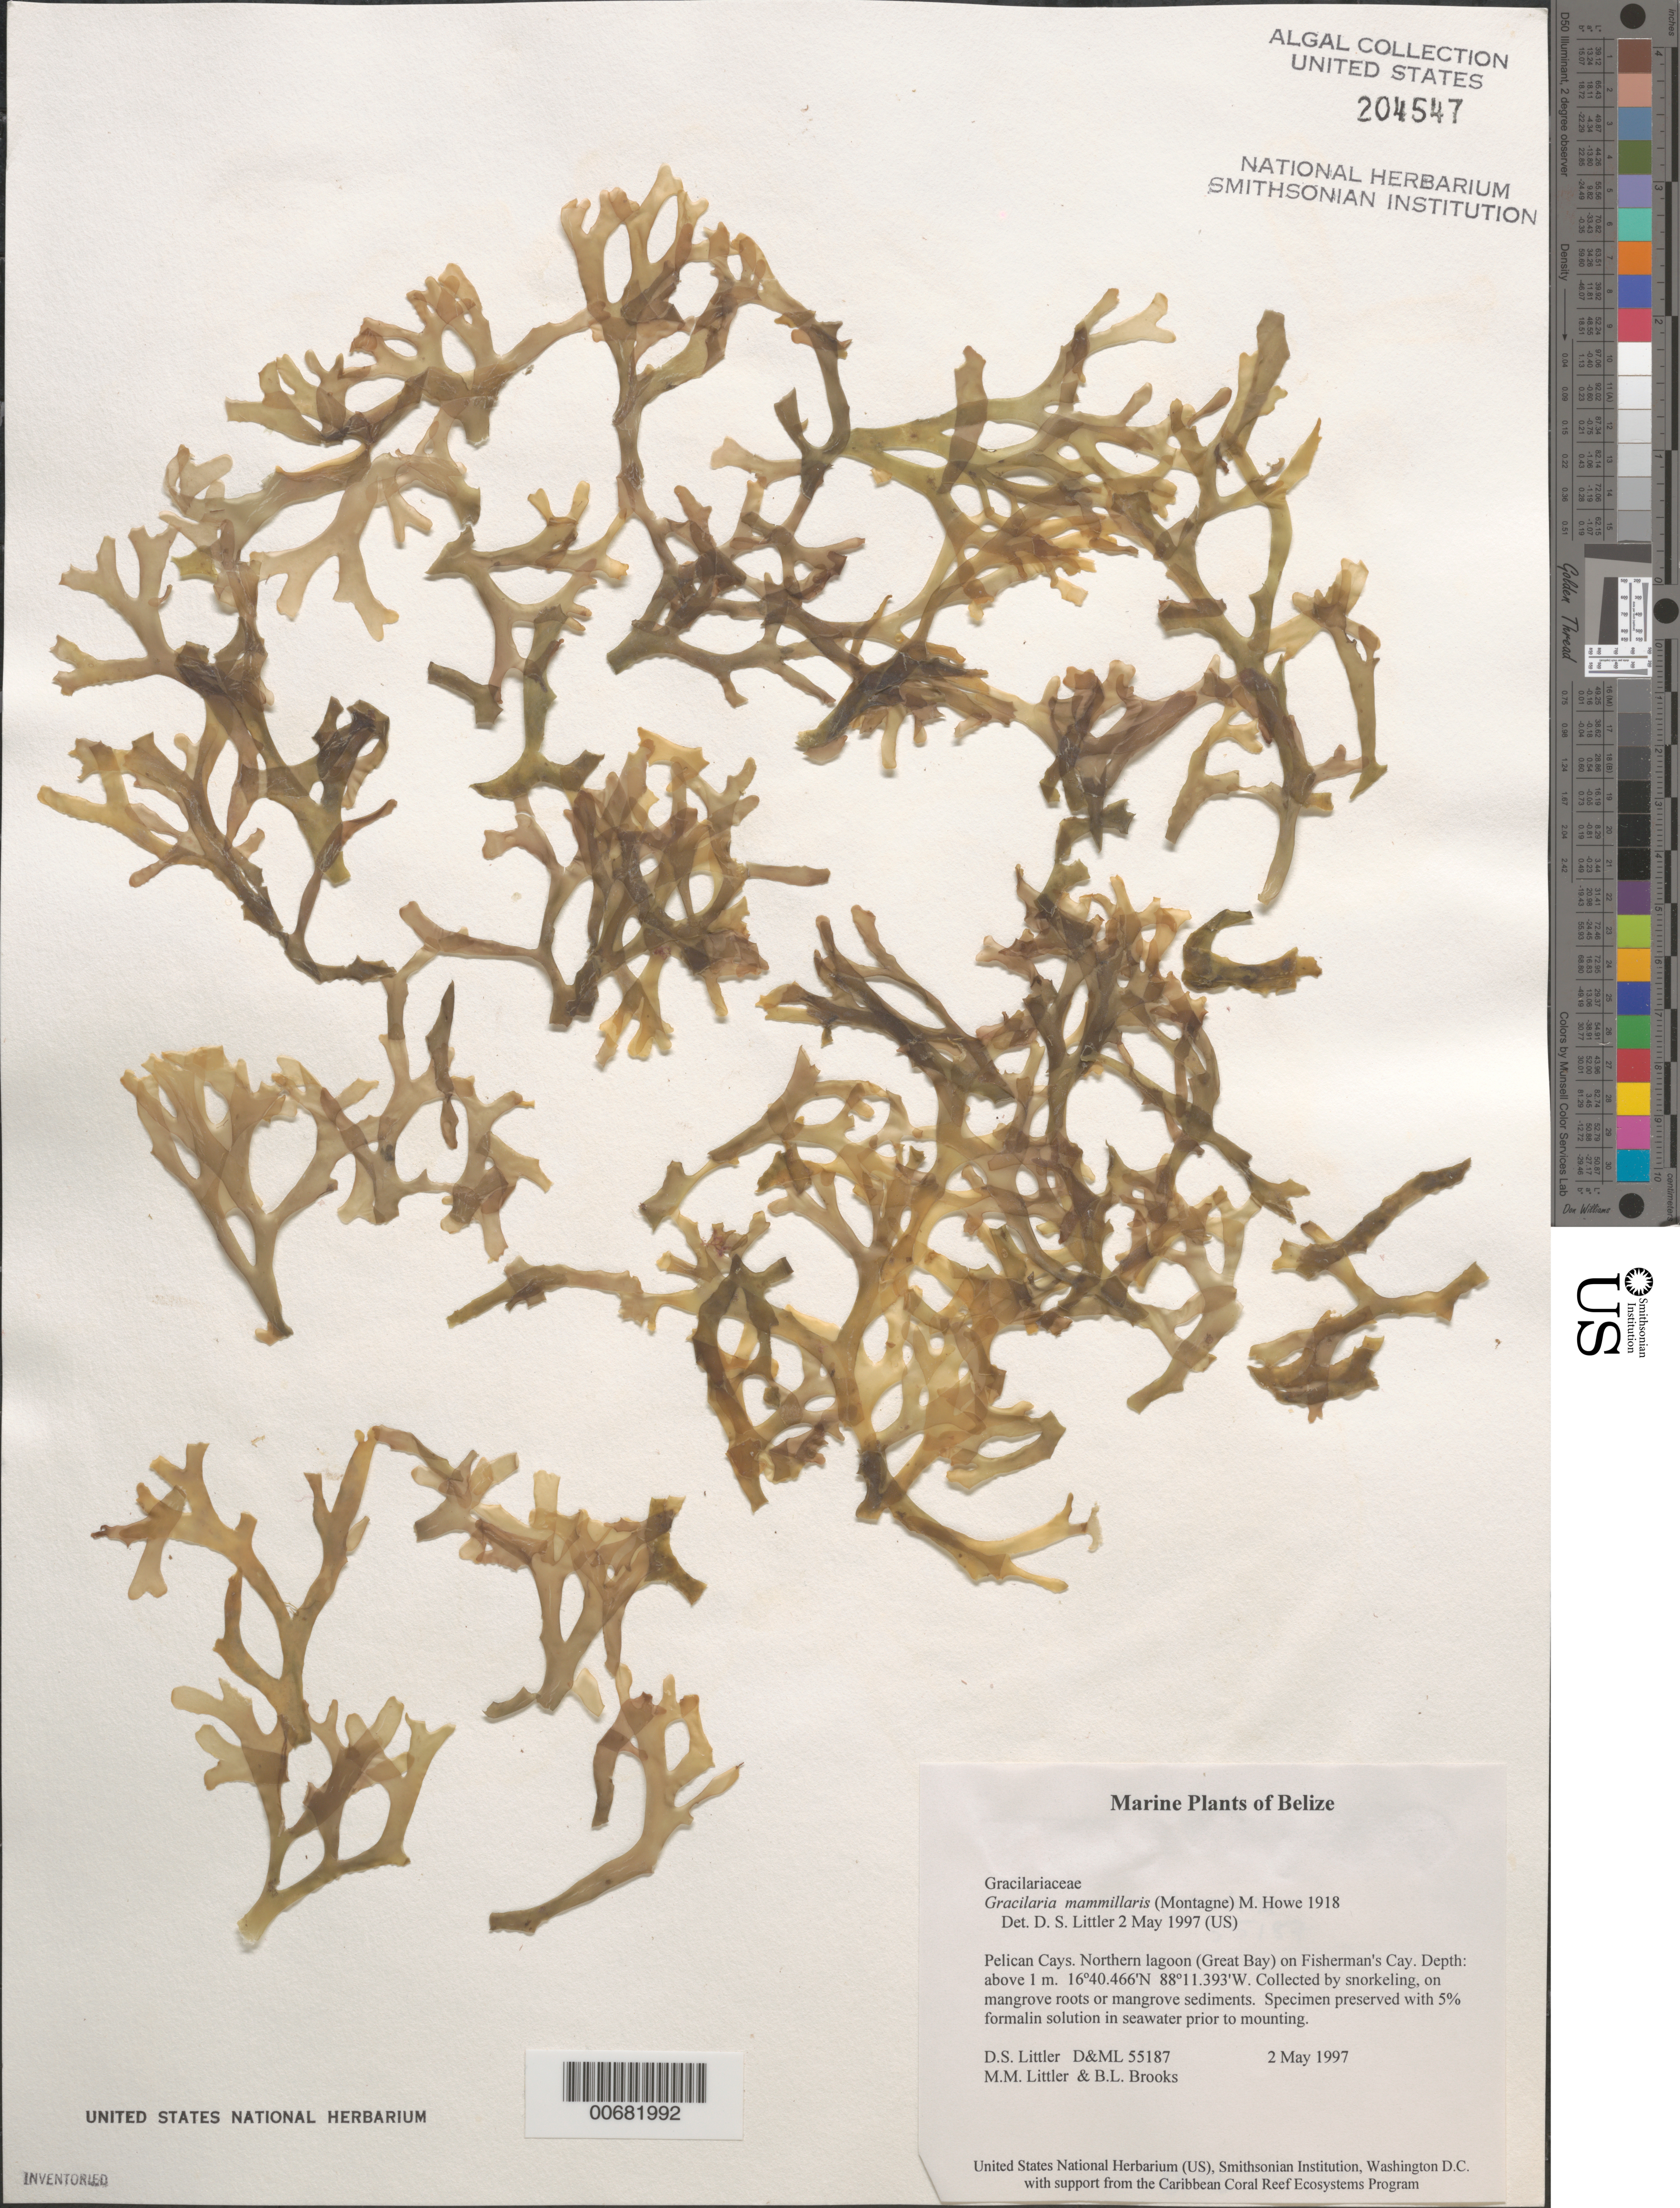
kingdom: Plantae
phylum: Rhodophyta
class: Florideophyceae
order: Gracilariales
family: Gracilariaceae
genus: Gracilaria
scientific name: Gracilaria mammillaris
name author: (Mont.) M. Howe in Britton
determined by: Littler, D. S.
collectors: D. S. Littler, M. M. Littler & B. Brooks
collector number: D&ML 55187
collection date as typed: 02 May 1997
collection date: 1997-05-02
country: Belize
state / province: Stann Creek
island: Fisherman Cay [Fisherman's Cay]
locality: Great Bay (northern lagoon)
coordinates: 16 40.466' N, 88 11.393' W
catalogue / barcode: US 204547